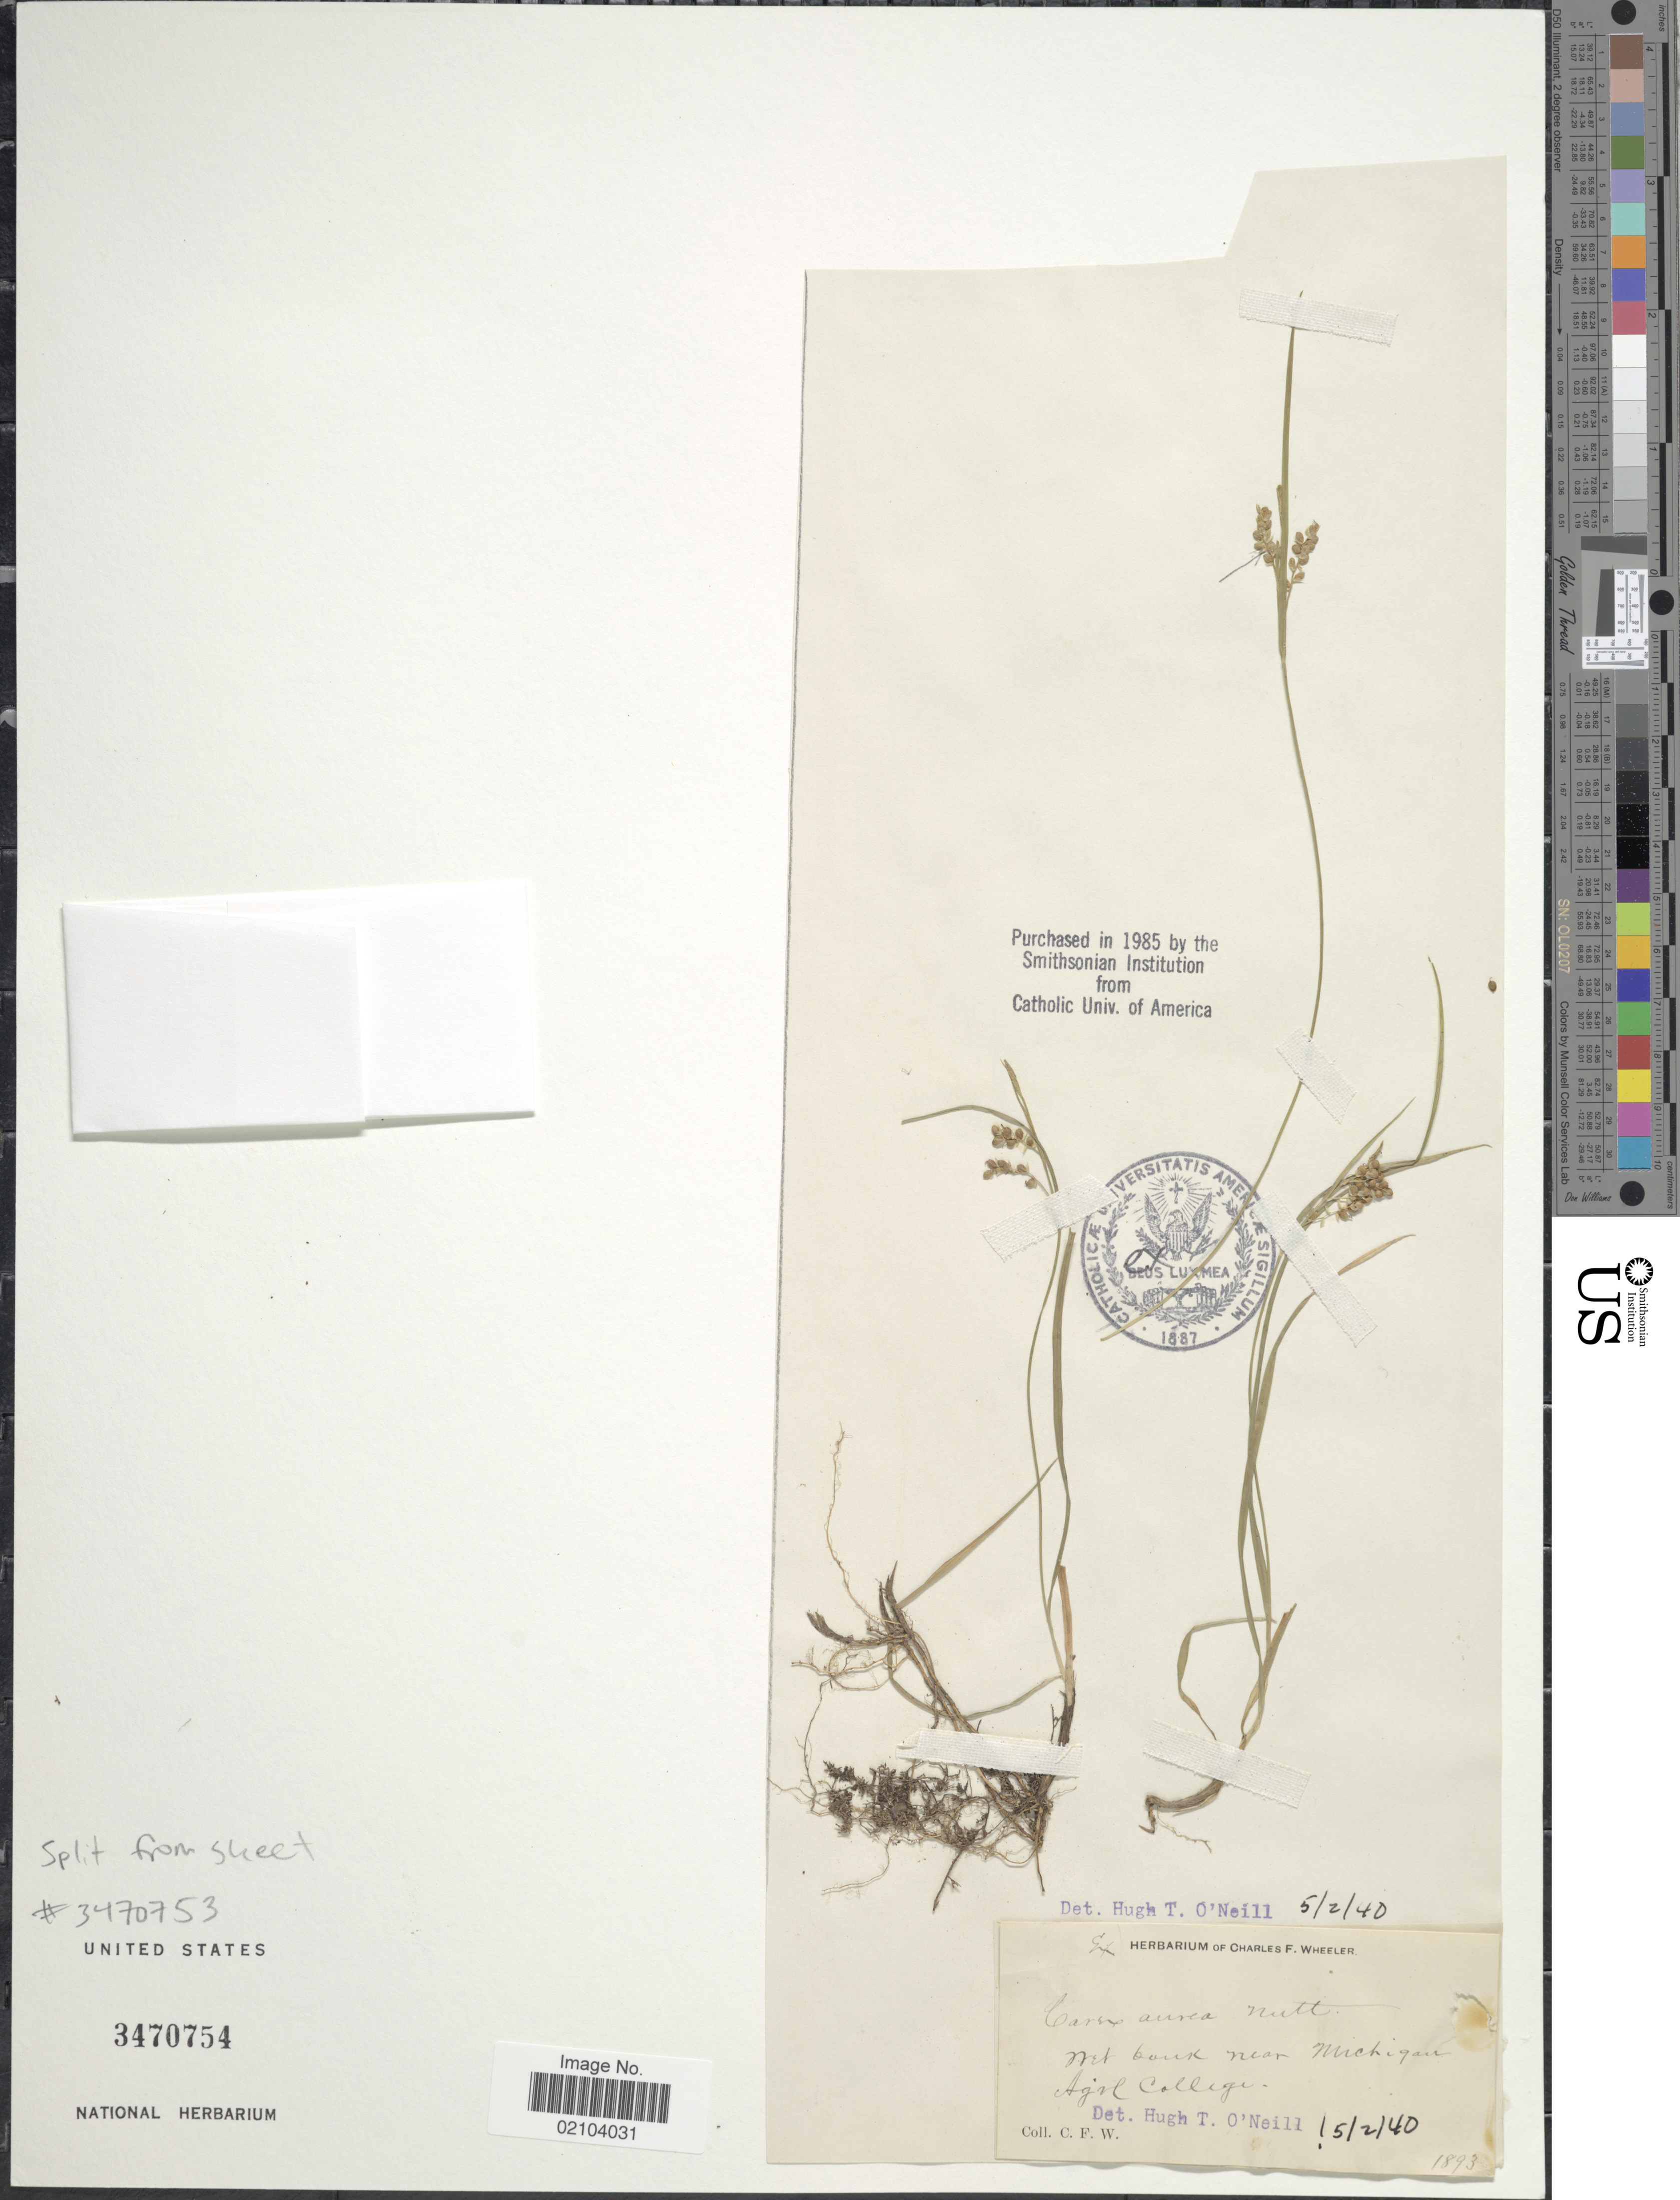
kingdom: Plantae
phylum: Tracheophyta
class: Liliopsida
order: Poales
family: Cyperaceae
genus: Carex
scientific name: Carex aurea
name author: Nutt.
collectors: C. Wheeler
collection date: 1893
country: United States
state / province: Michigan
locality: Wet bank near Michigan. Agrl. College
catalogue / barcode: US 3470754